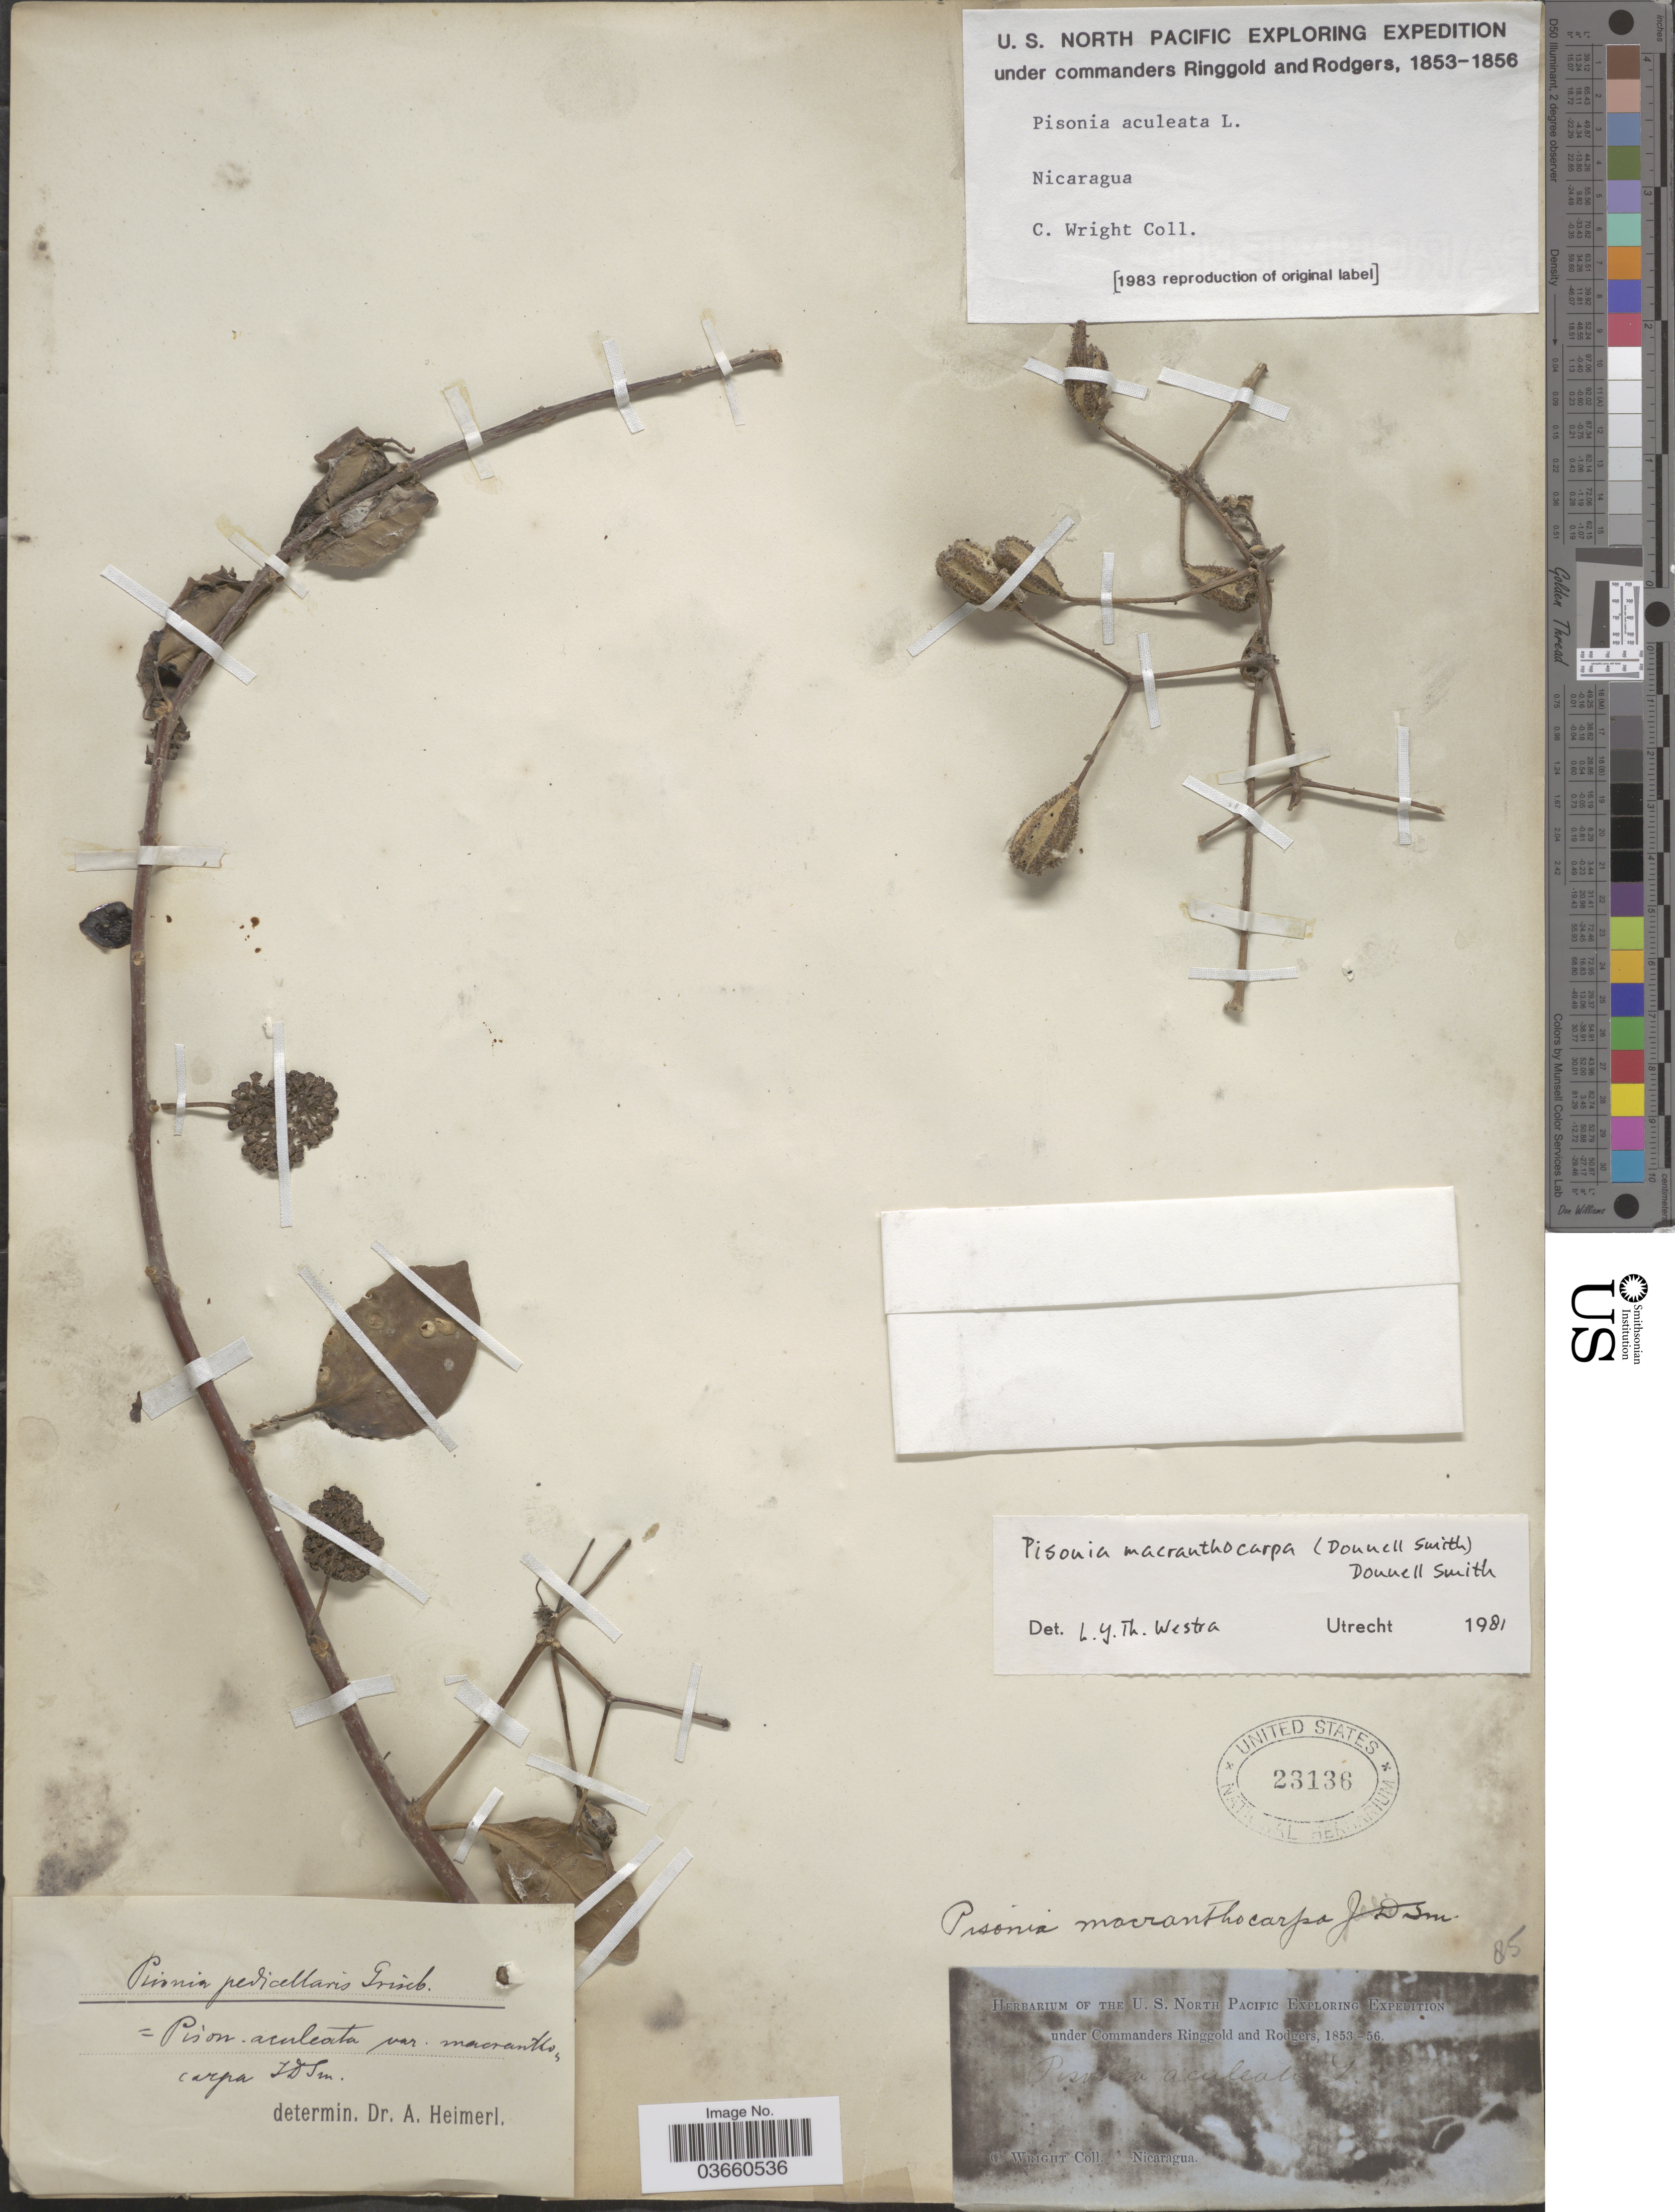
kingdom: Plantae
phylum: Tracheophyta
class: Magnoliopsida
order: Caryophyllales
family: Nyctaginaceae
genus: Pisonia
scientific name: Pisonia macranthocarpa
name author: (Donn. Sm.) Donn. Sm.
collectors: C. Wright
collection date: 1853/1856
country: Nicaragua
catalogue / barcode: US 23136